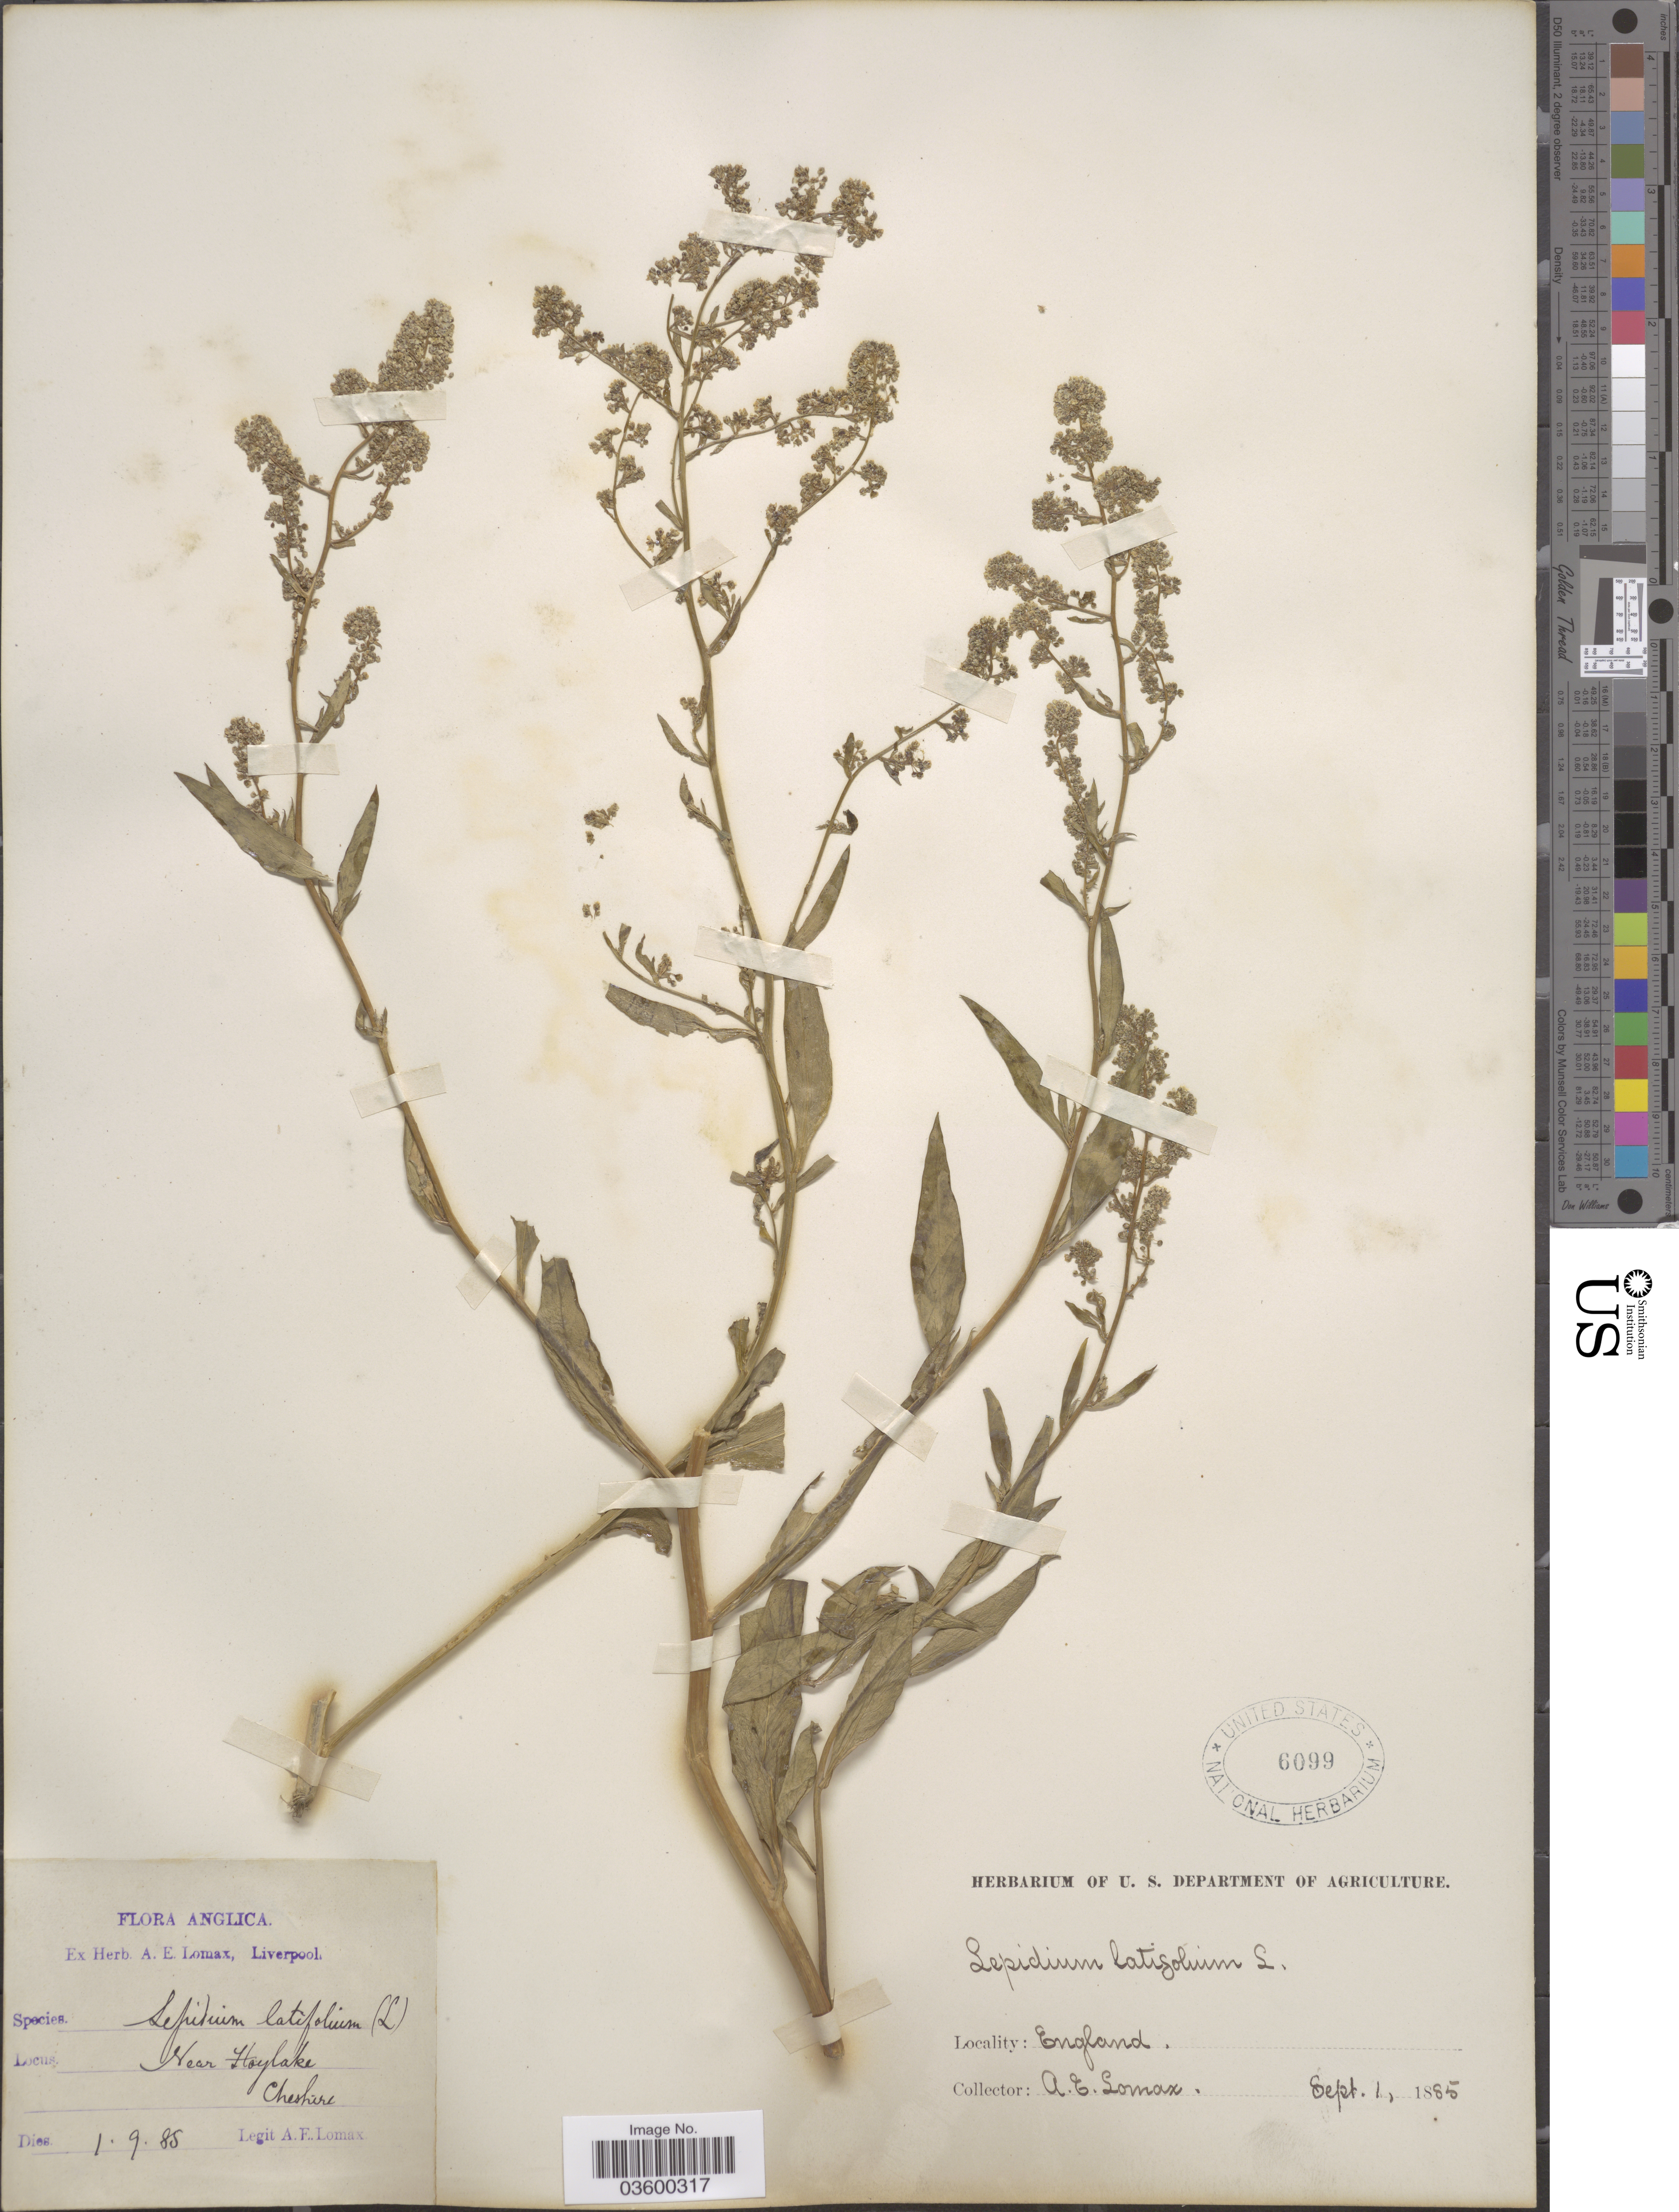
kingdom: Plantae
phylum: Tracheophyta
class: Magnoliopsida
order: Brassicales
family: Brassicaceae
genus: Lepidium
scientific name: Lepidium latifolium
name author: L.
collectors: A. Lomax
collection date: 1885-09-01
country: United Kingdom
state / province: England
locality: Anglica. Near Hoylake Cheshire.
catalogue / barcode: US 6099